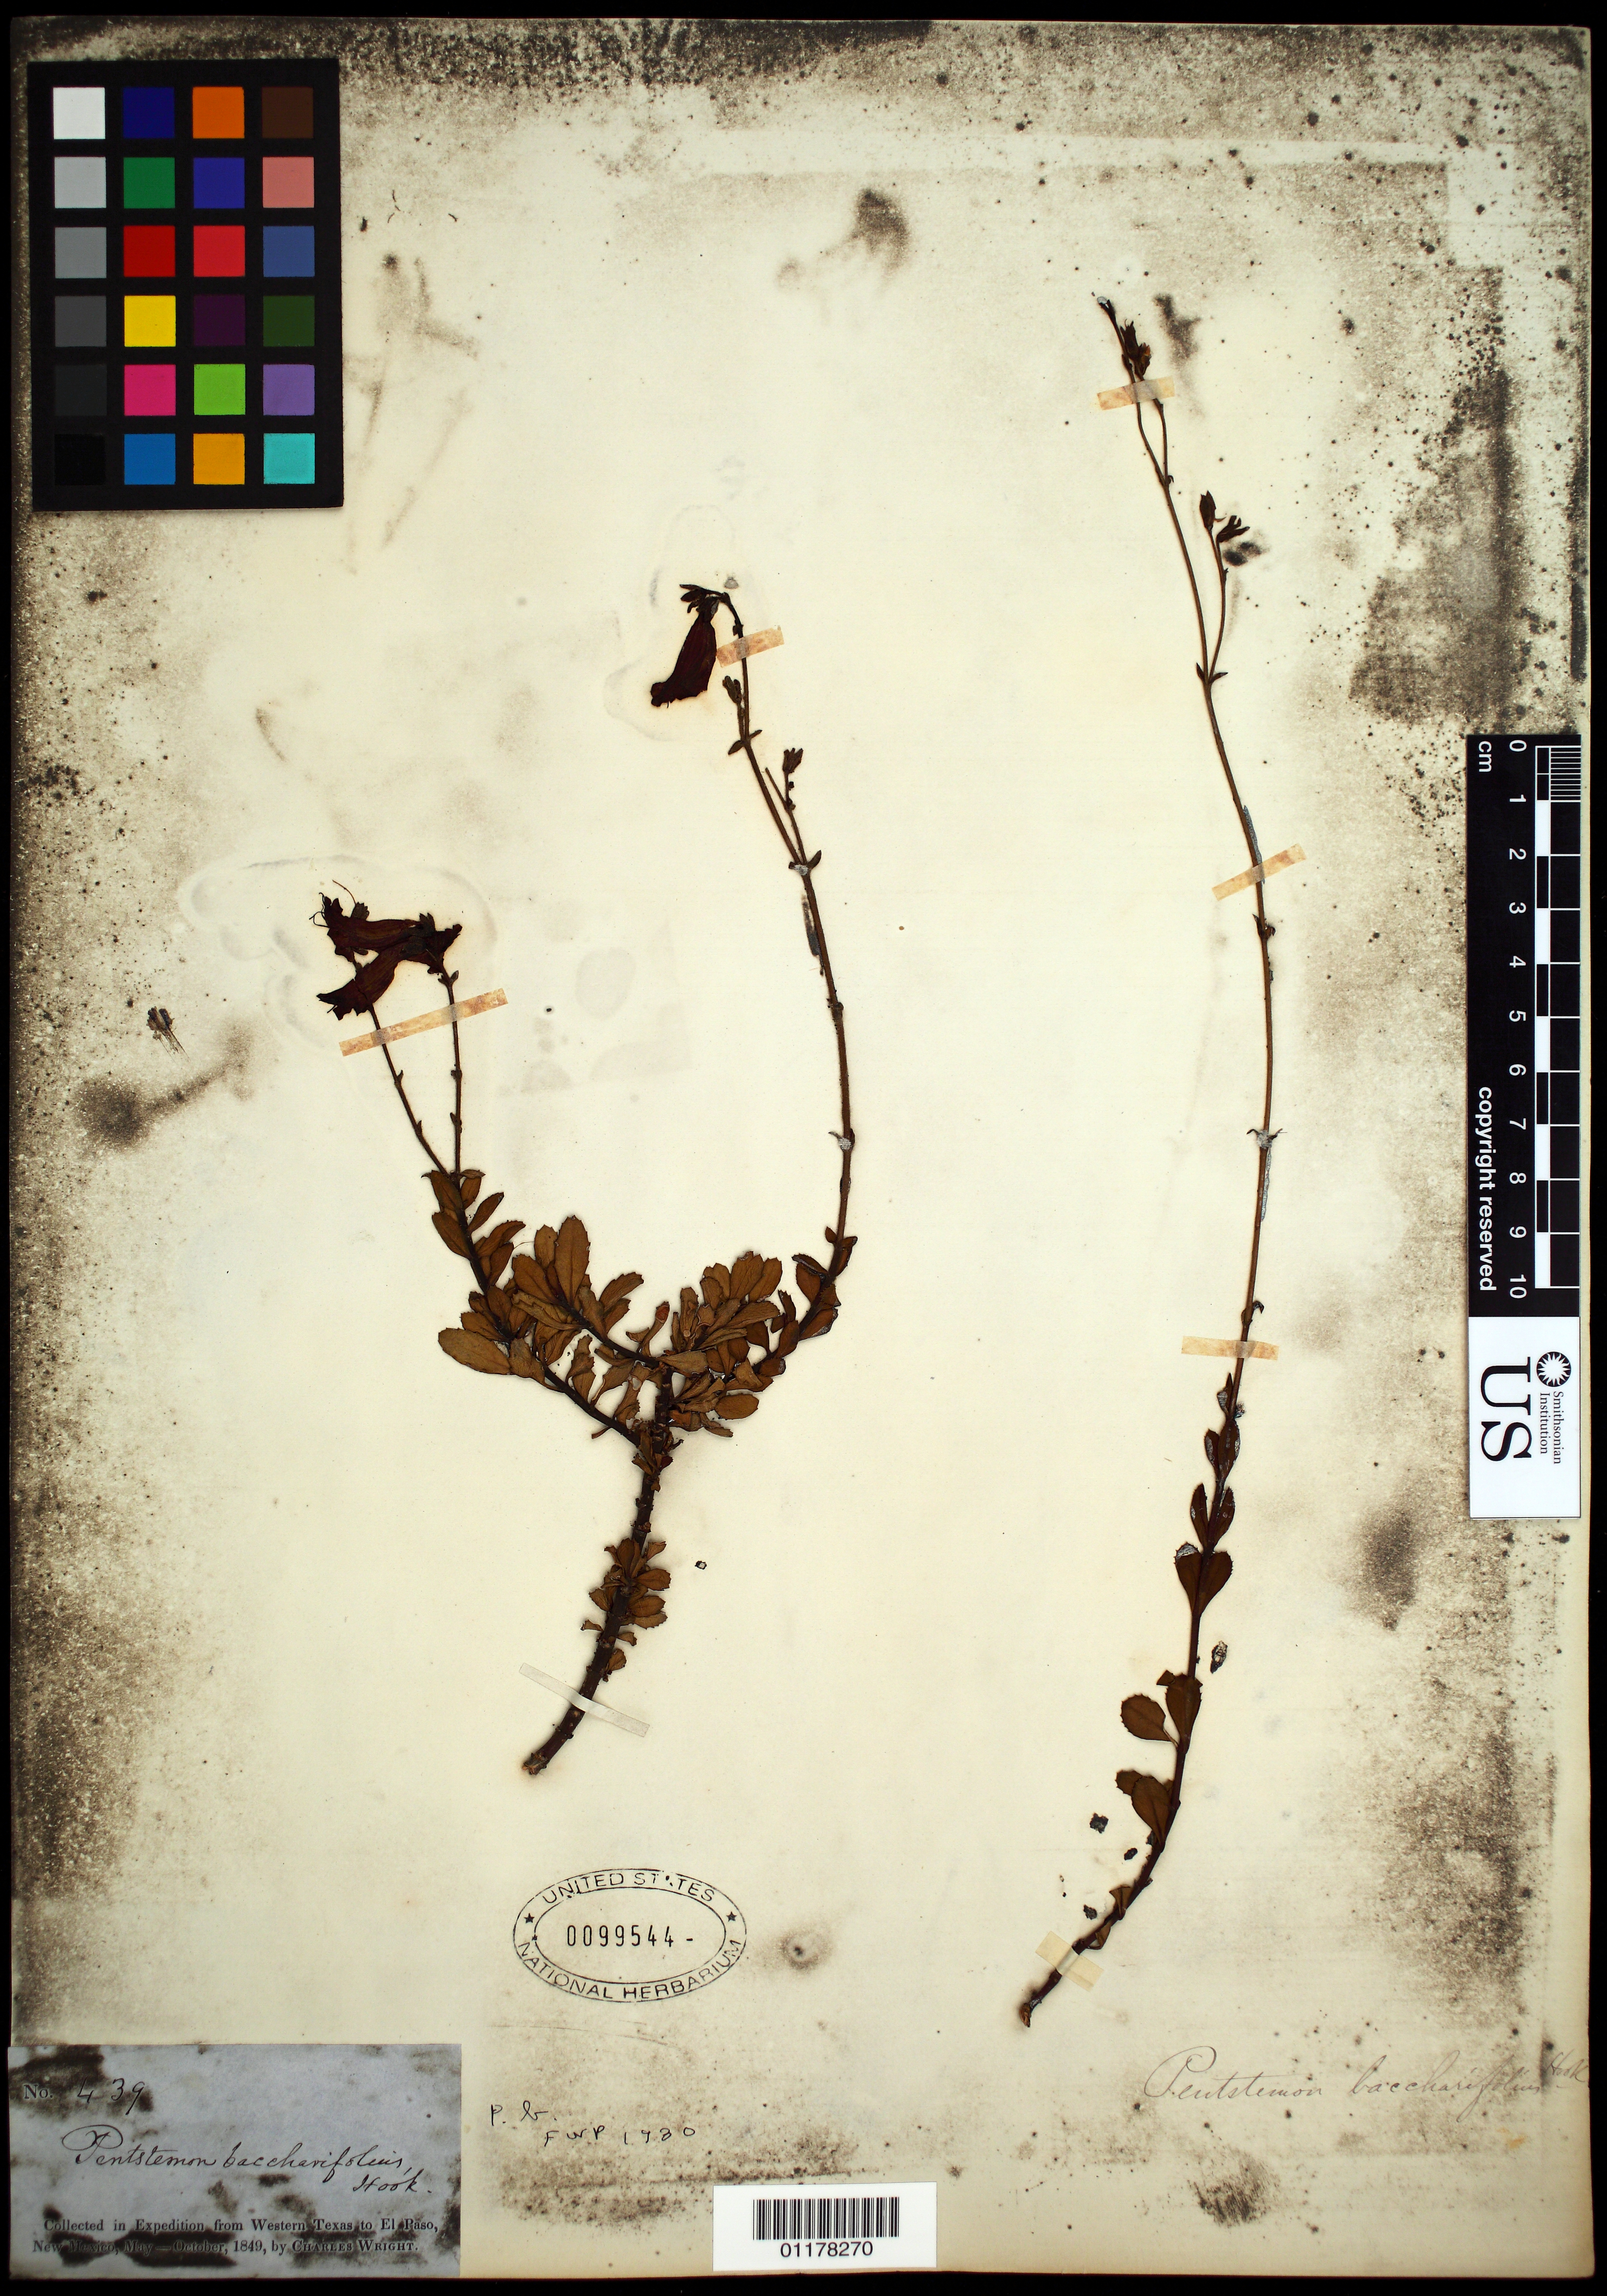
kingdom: Plantae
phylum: Tracheophyta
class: Magnoliopsida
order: Lamiales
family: Plantaginaceae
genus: Penstemon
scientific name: Penstemon baccharifolius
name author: Hook.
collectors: C. Wright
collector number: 439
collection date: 1849-05/1849-10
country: United States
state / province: New Mexico / Texas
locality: from Western Texas toEl Paso, New Mexico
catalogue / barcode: US 99544